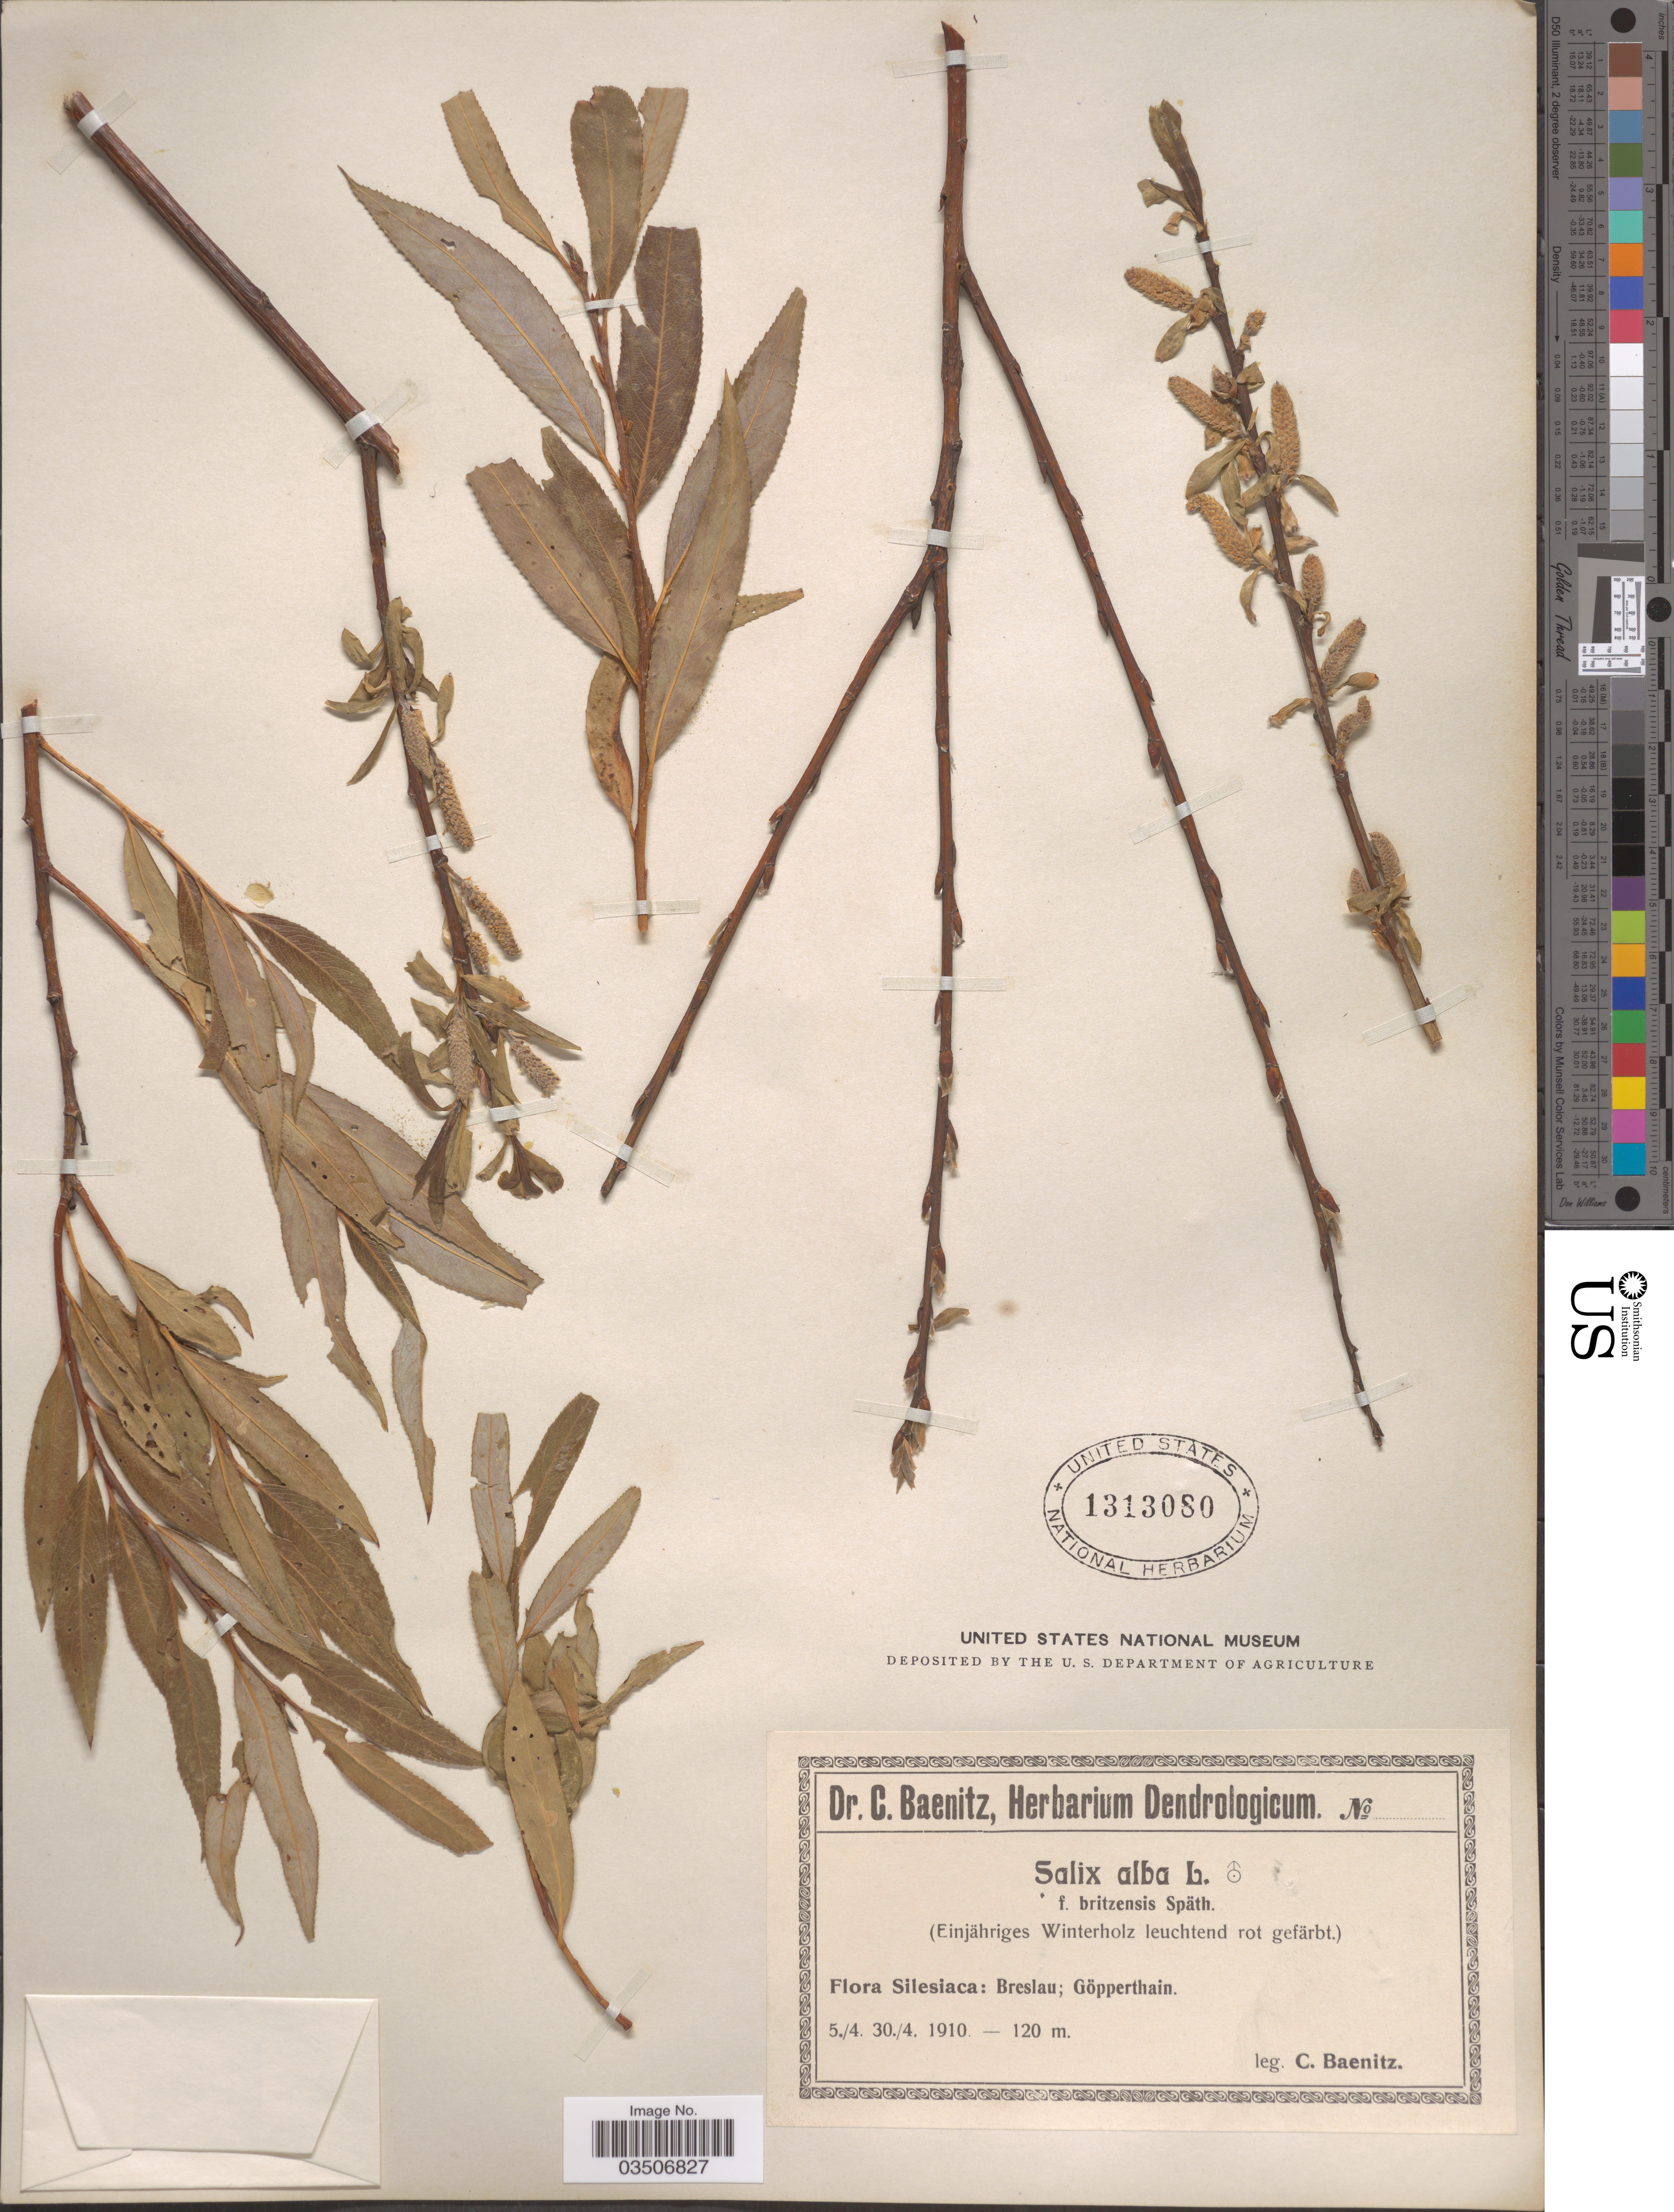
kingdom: Plantae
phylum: Tracheophyta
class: Magnoliopsida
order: Malpighiales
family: Salicaceae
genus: Salix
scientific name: Salix alba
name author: L.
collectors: C. G. Baenitz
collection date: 1910-04-05/1910-04-30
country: Poland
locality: Silesiaca: Breslau; Göpperthain.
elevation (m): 120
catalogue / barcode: US 1313080